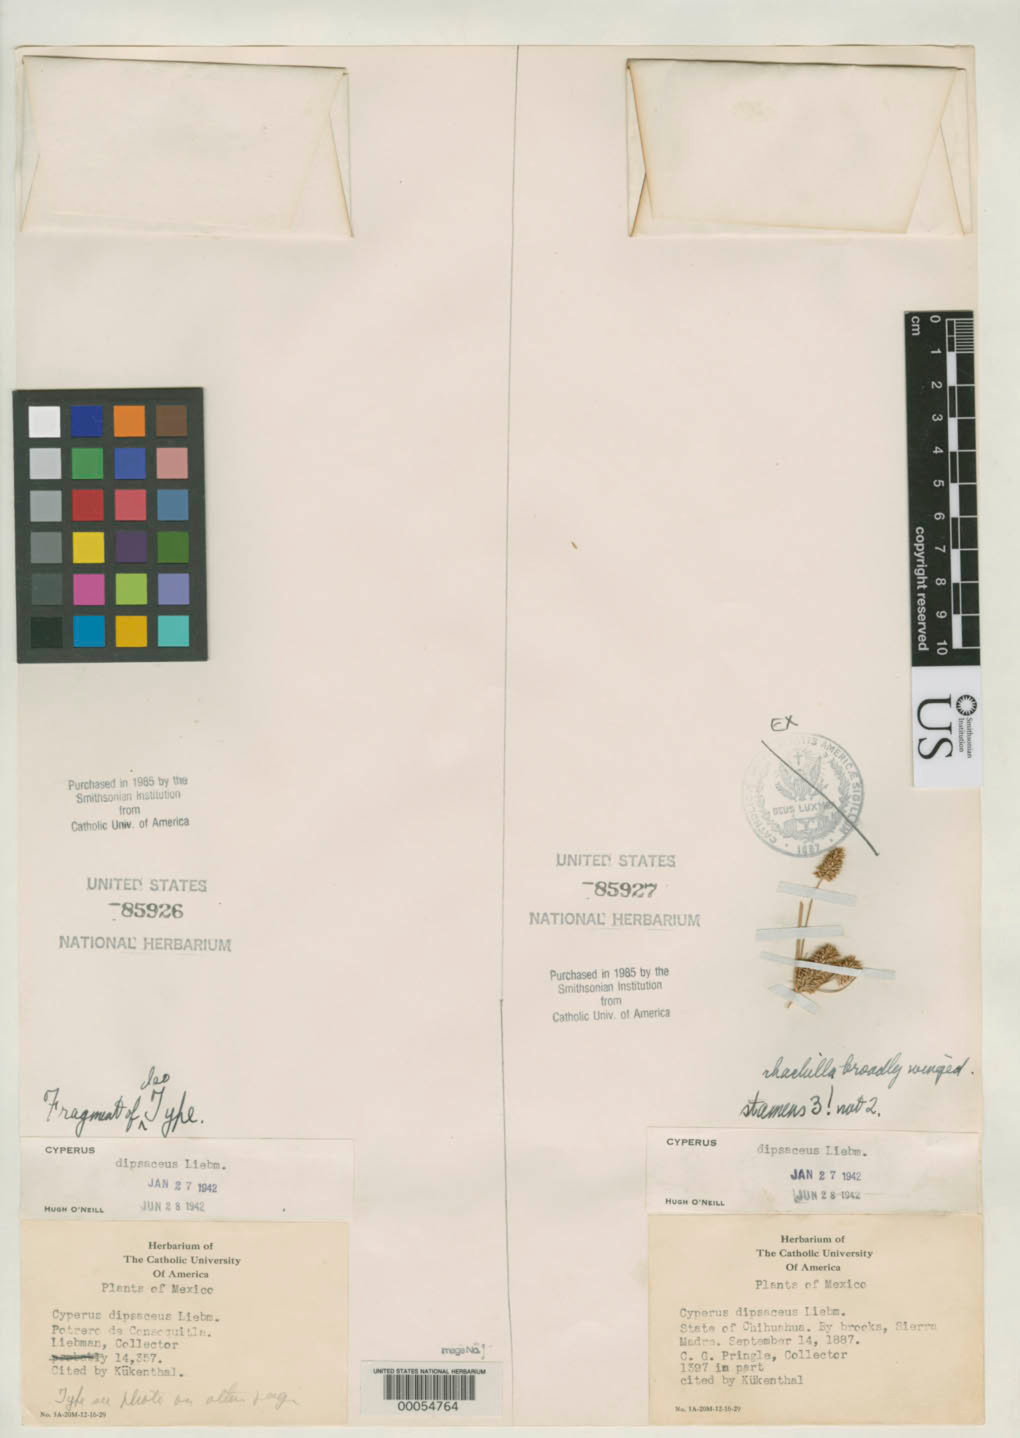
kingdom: Plantae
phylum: Tracheophyta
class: Liliopsida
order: Poales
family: Cyperaceae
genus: Cyperus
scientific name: Cyperus dipsaceus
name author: Liebm.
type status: Type Fragment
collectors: F. M. Liebmann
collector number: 14357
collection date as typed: Oct 1841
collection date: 1841-10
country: Mexico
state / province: Veracruz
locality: Potrero de Consoquitla.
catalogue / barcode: US 85926